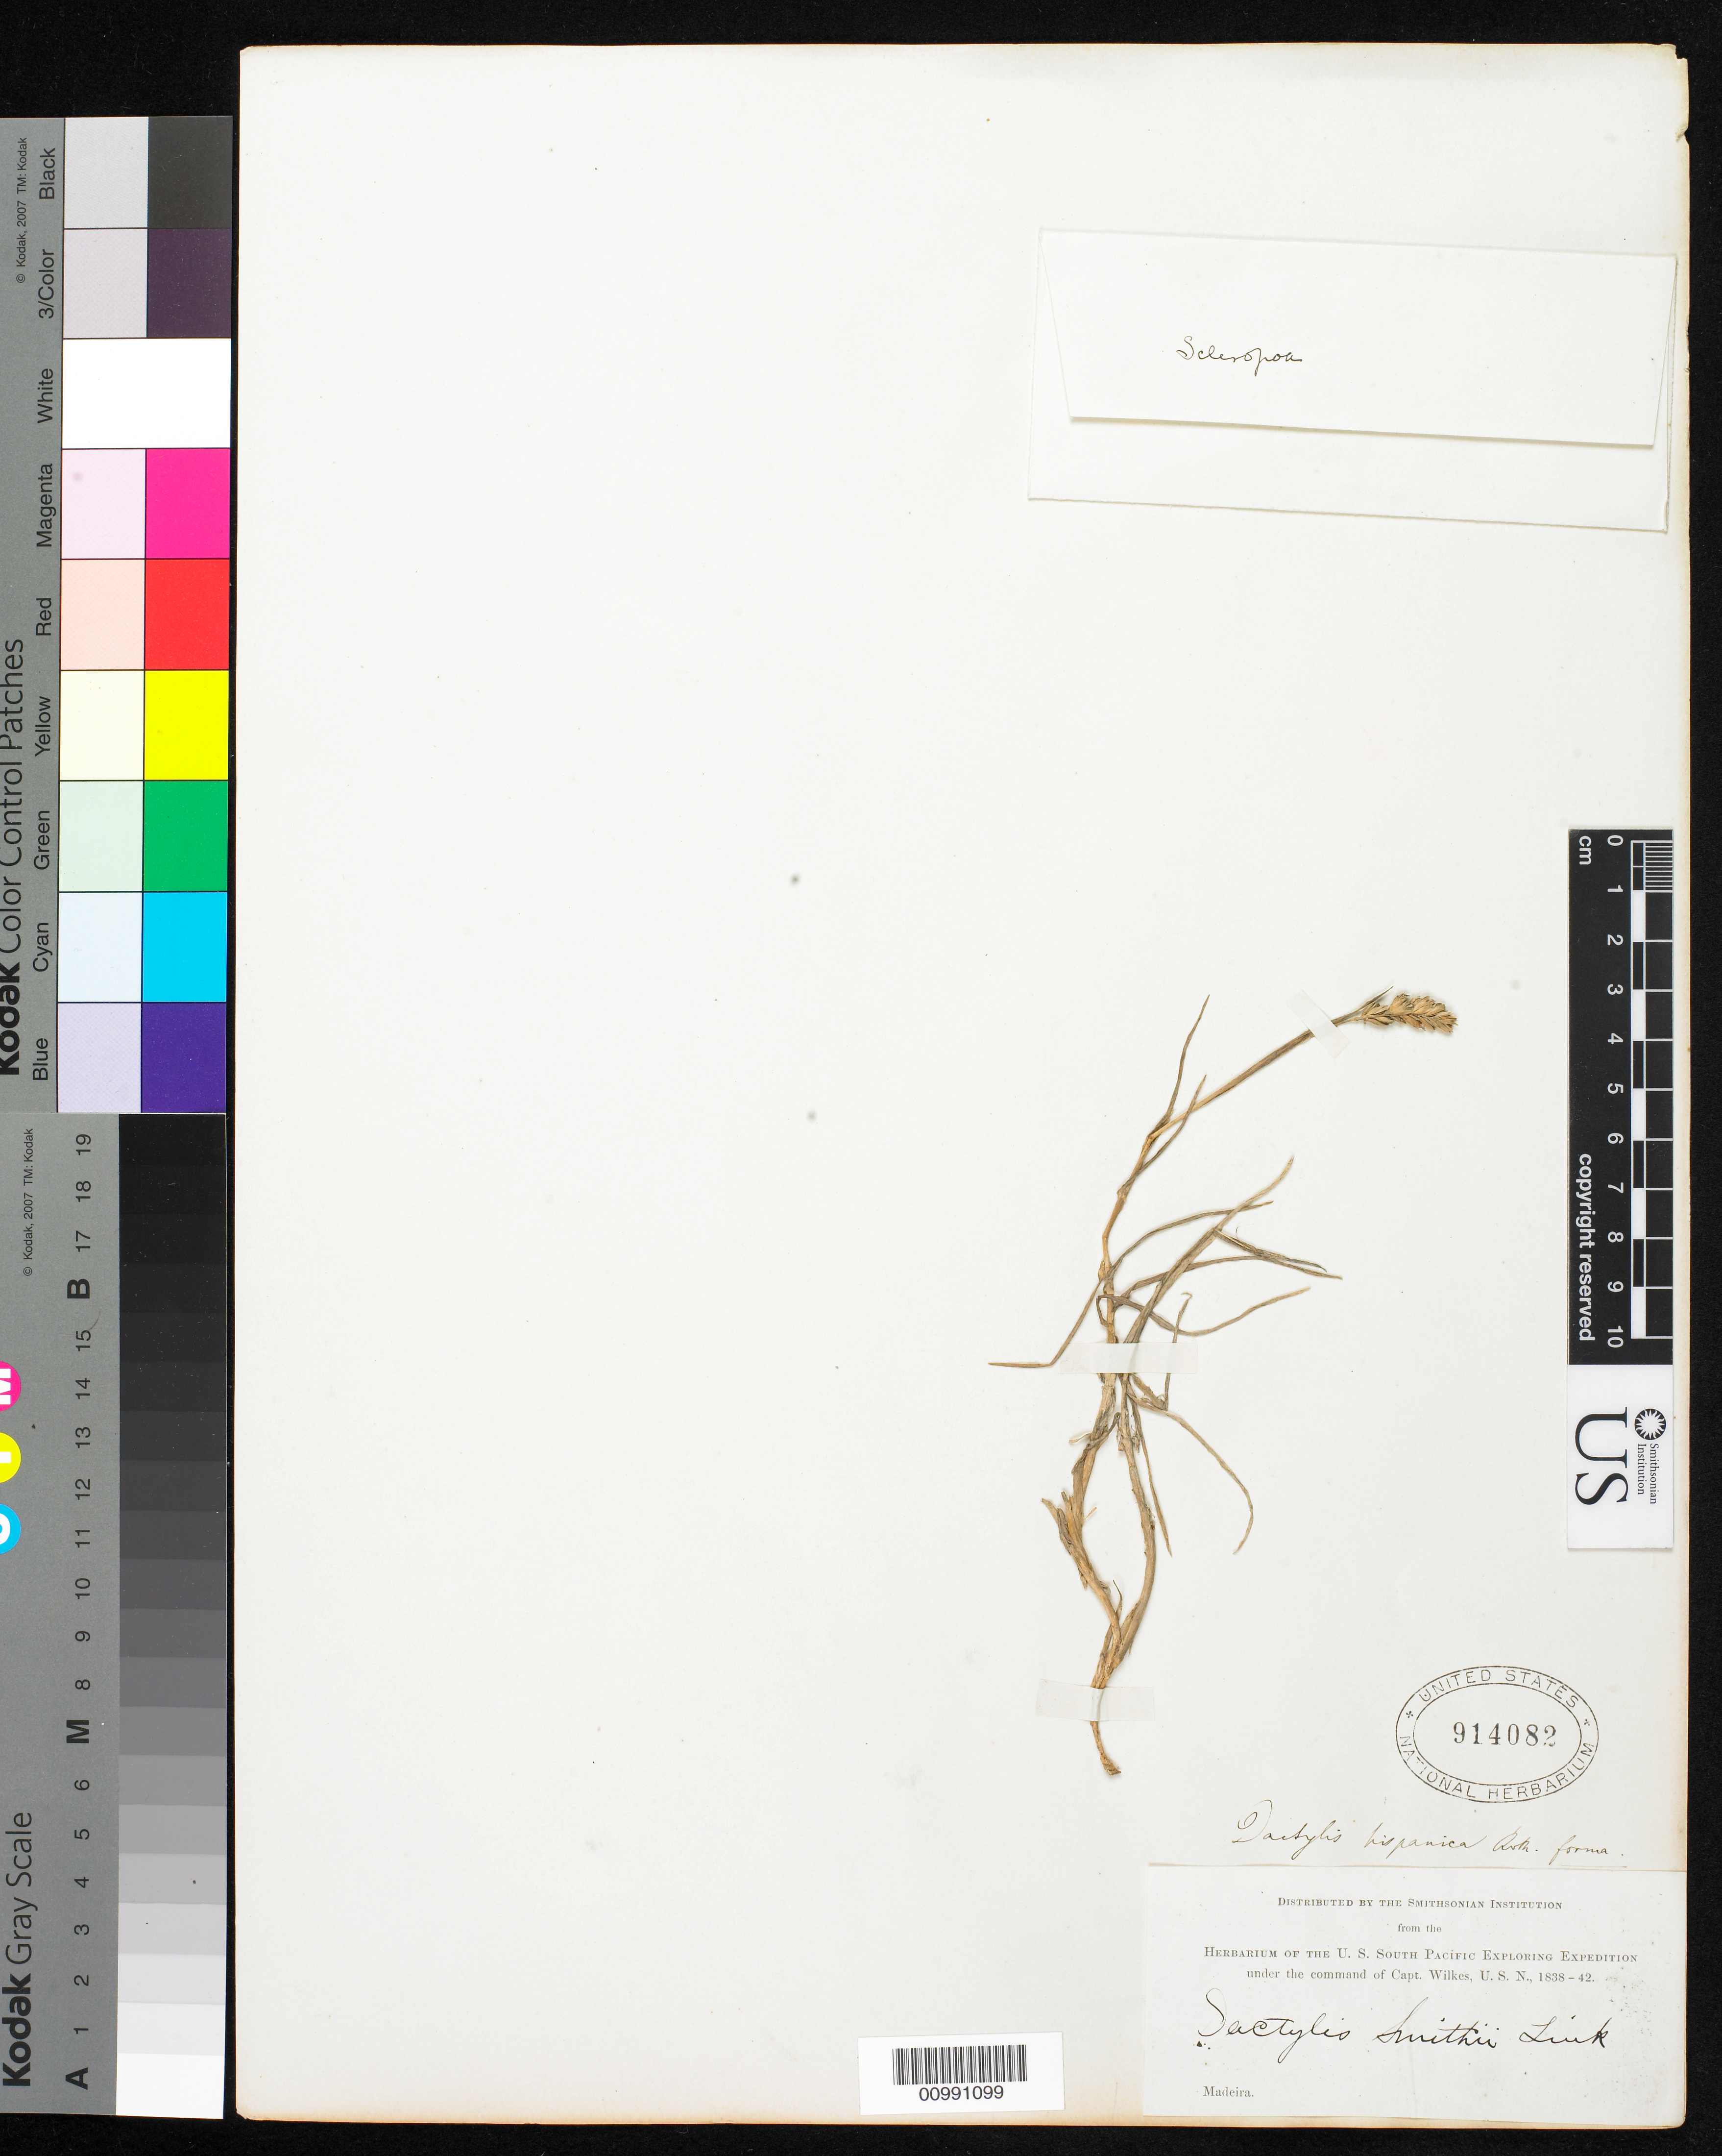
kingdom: Plantae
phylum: Tracheophyta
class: Liliopsida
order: Poales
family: Poaceae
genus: Dactylis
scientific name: Dactylis glomerata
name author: L.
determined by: Poaceae Reorganization Project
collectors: Wilkes Explor. Exped.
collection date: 1838/1842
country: Portugal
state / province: Madeira (Aut. Reg.)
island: Madeira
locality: Funchal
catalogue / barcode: US 914082